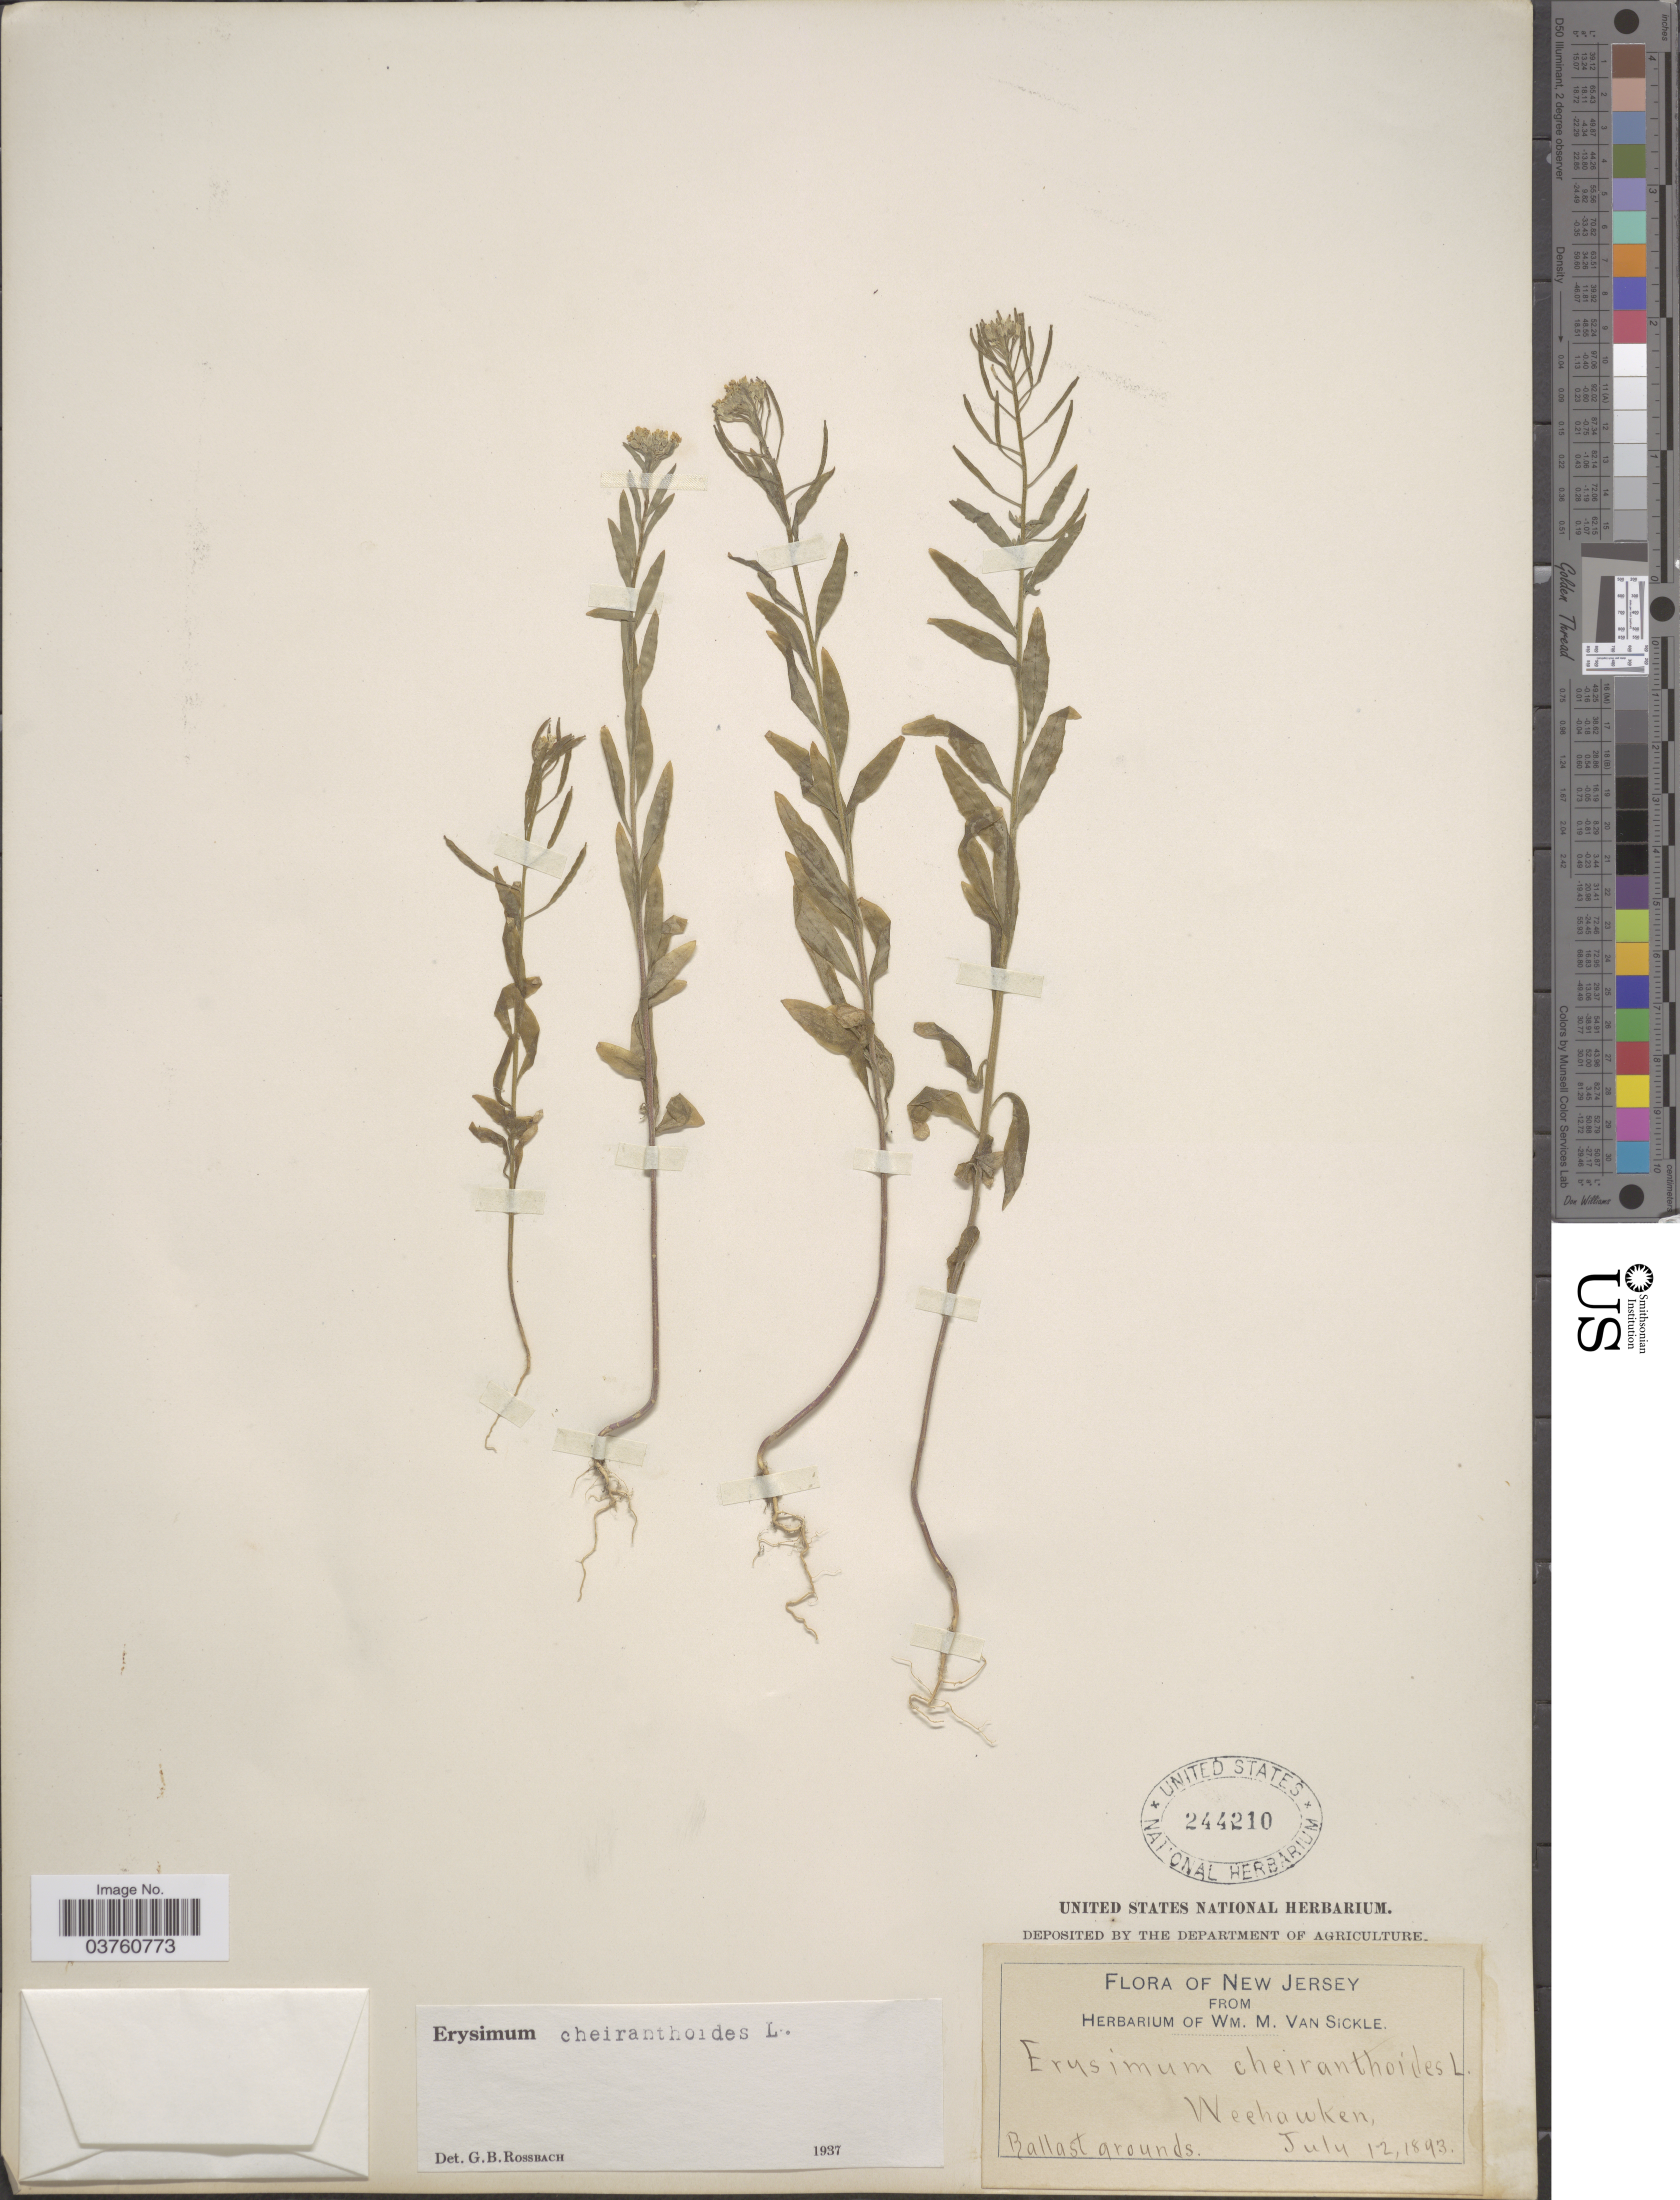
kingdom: Plantae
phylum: Tracheophyta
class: Magnoliopsida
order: Brassicales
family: Brassicaceae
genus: Erysimum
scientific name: Erysimum cheiranthoides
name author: L.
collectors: ex herb. Wm. M. Van Sickle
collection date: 1893-07-12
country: United States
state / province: New Jersey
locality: Weehawken, Ballast grounds.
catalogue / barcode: US 244210